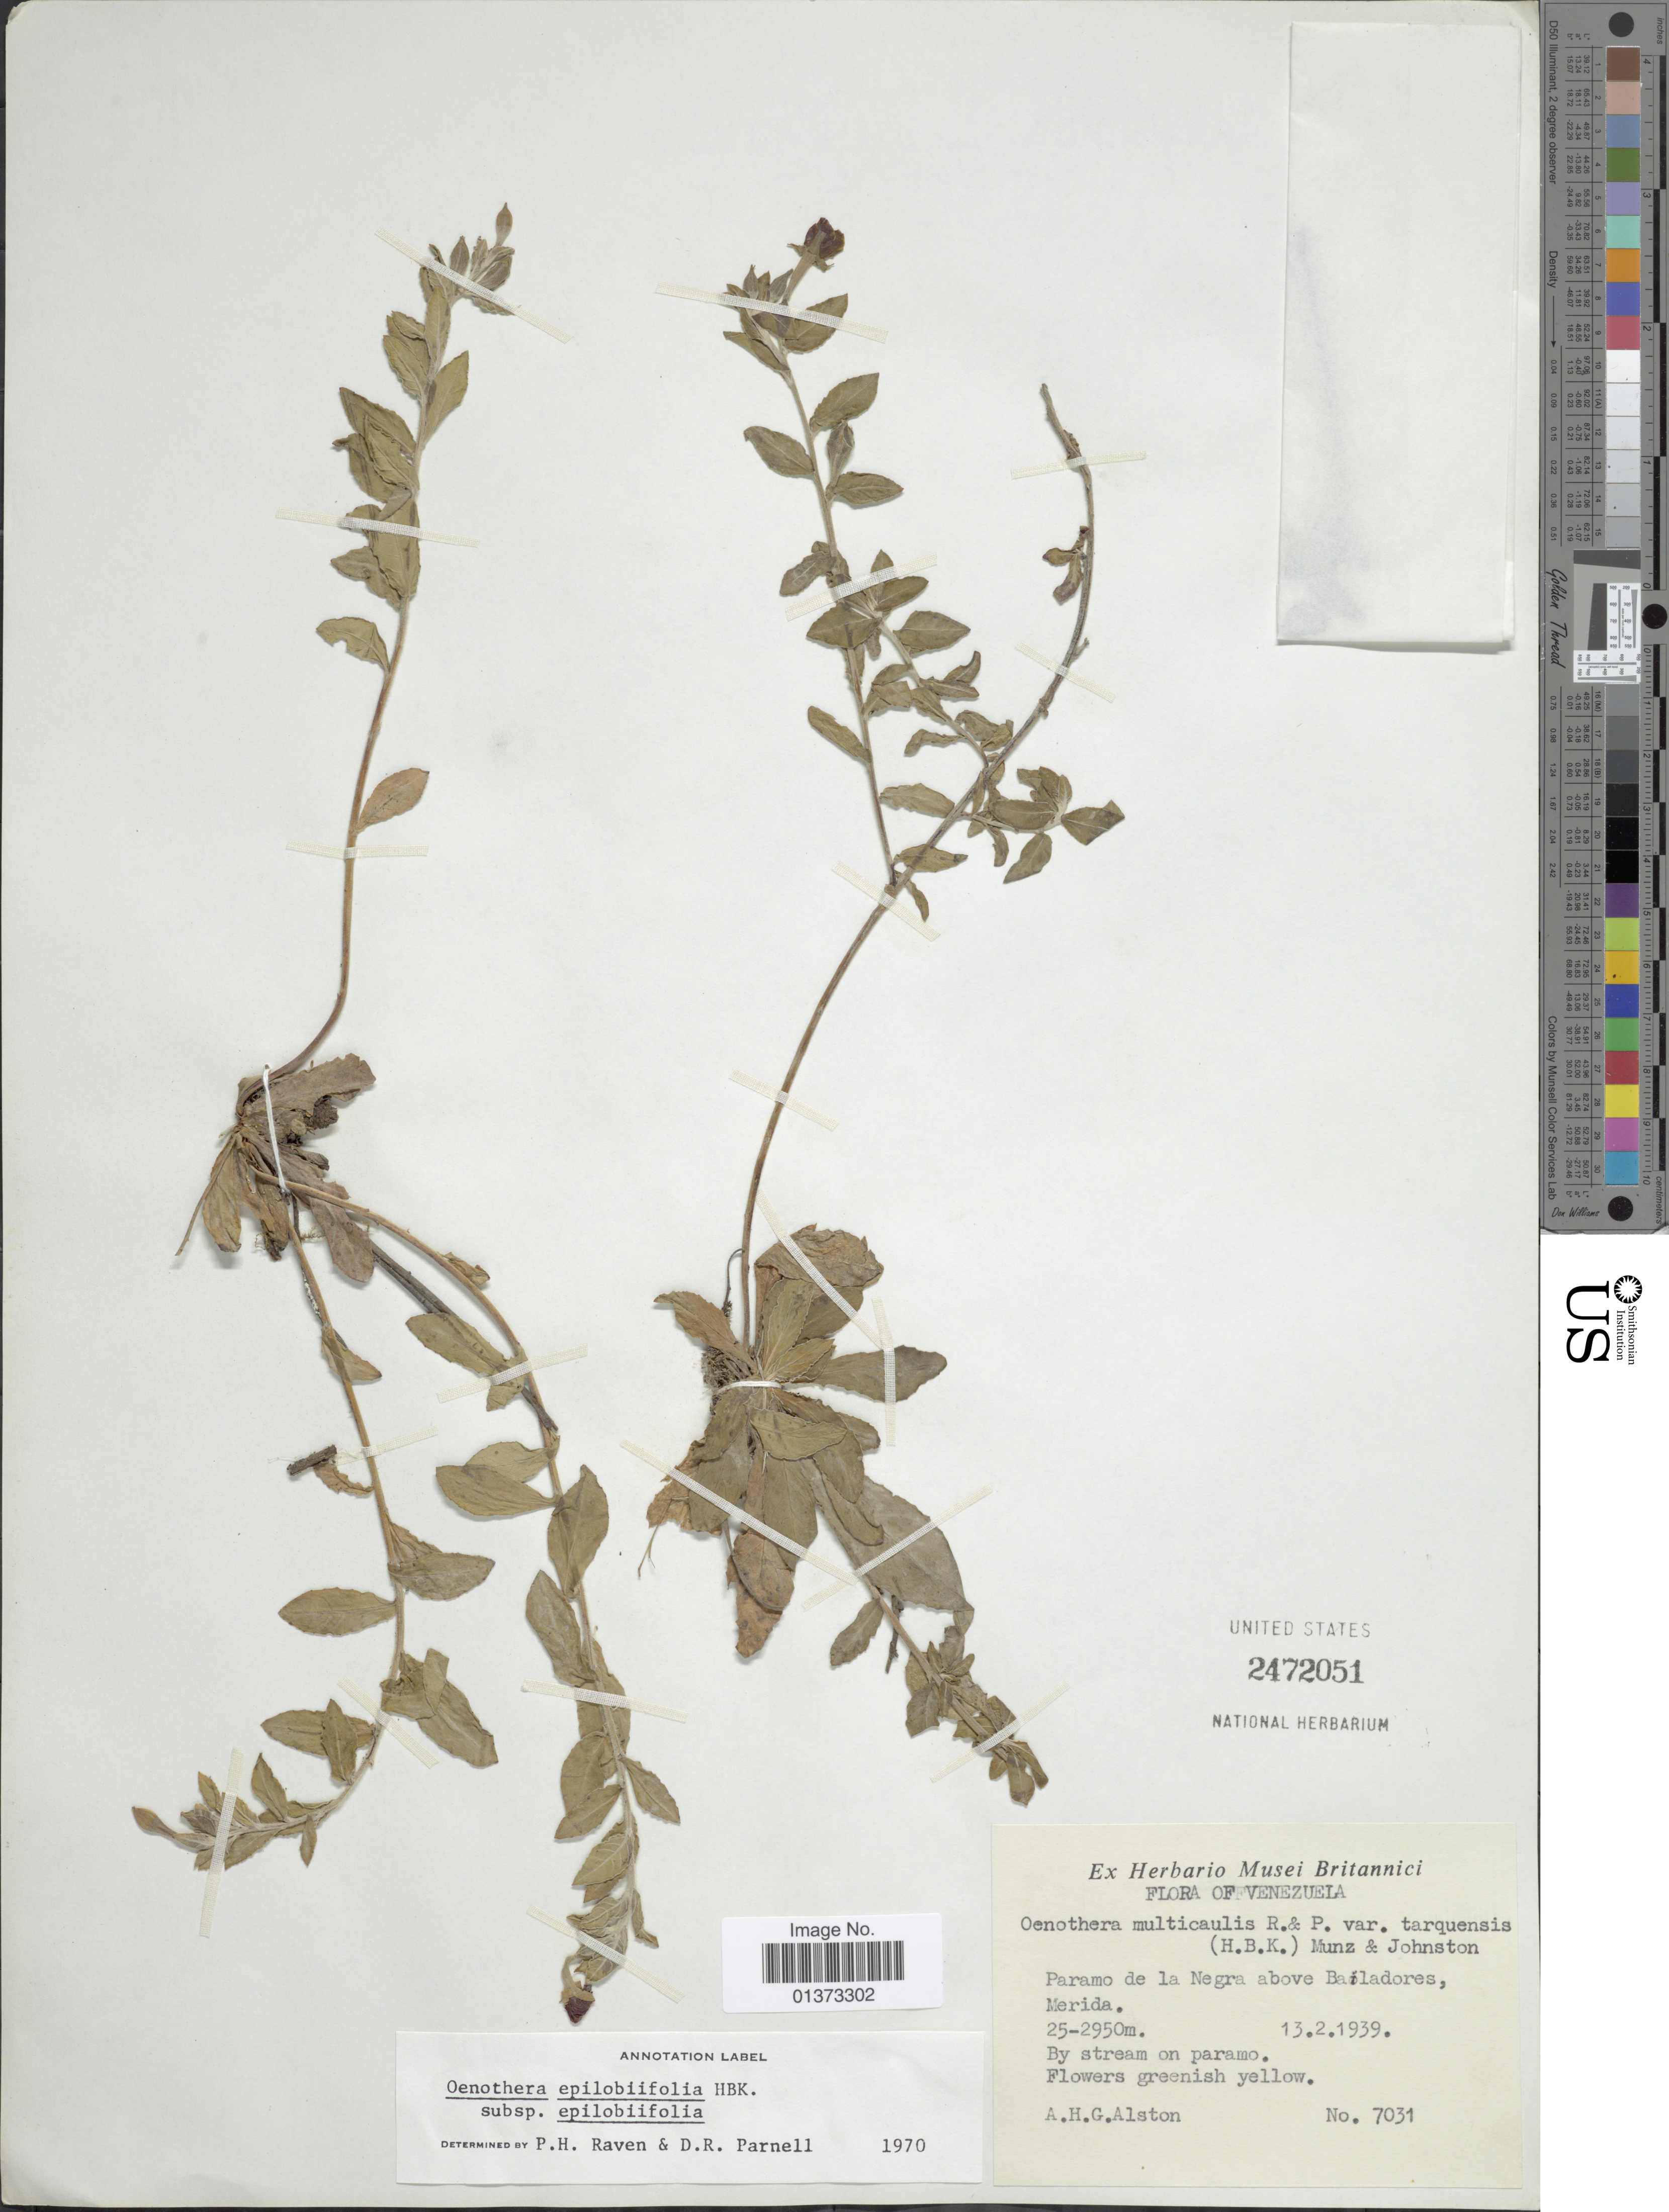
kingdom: Plantae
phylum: Tracheophyta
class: Magnoliopsida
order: Myrtales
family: Onagraceae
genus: Oenothera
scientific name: Oenothera epilobiifolia subsp. epilobiifolia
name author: Kunth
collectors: A. H. Alston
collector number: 7031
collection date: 1939-02-13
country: Venezuela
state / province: Mérida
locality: Paramo de la Negra above Bailadores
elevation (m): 25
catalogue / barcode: US 2472051